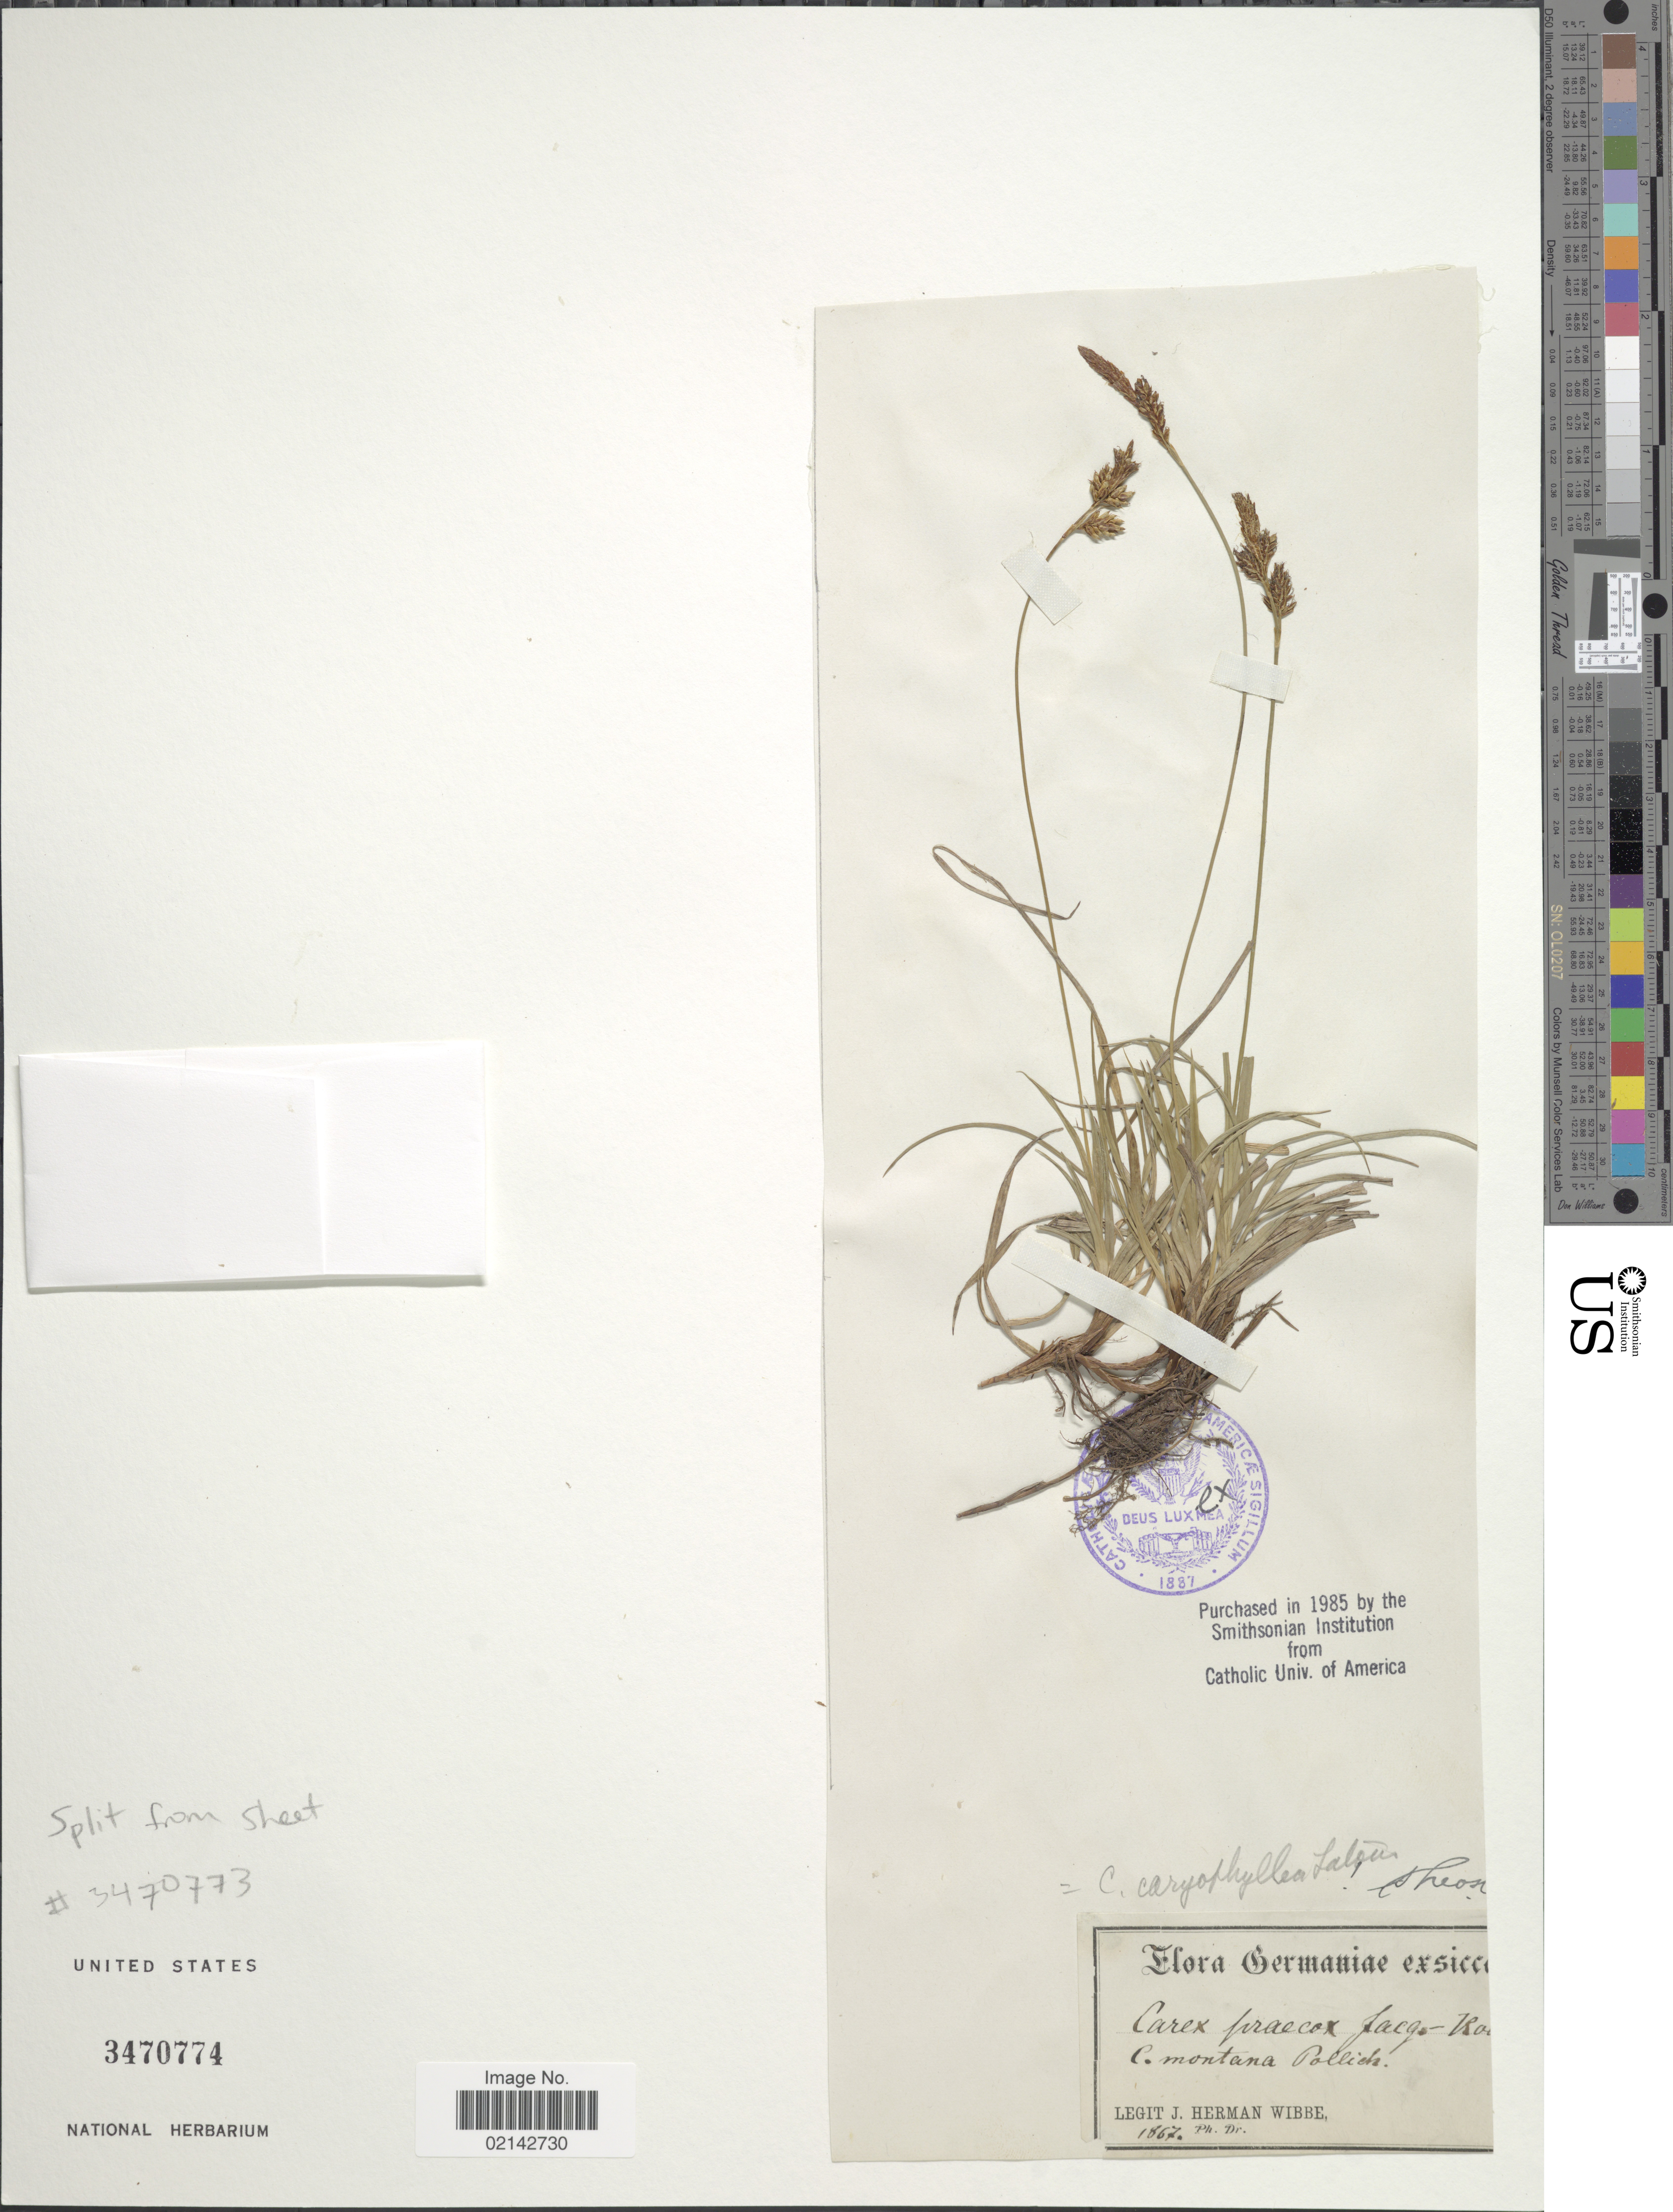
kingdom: Plantae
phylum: Tracheophyta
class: Liliopsida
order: Poales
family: Cyperaceae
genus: Carex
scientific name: Carex caryophyllea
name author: Latourr.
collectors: J. Wibbe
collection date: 1867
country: Germany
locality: Germaniae.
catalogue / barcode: US 3470774